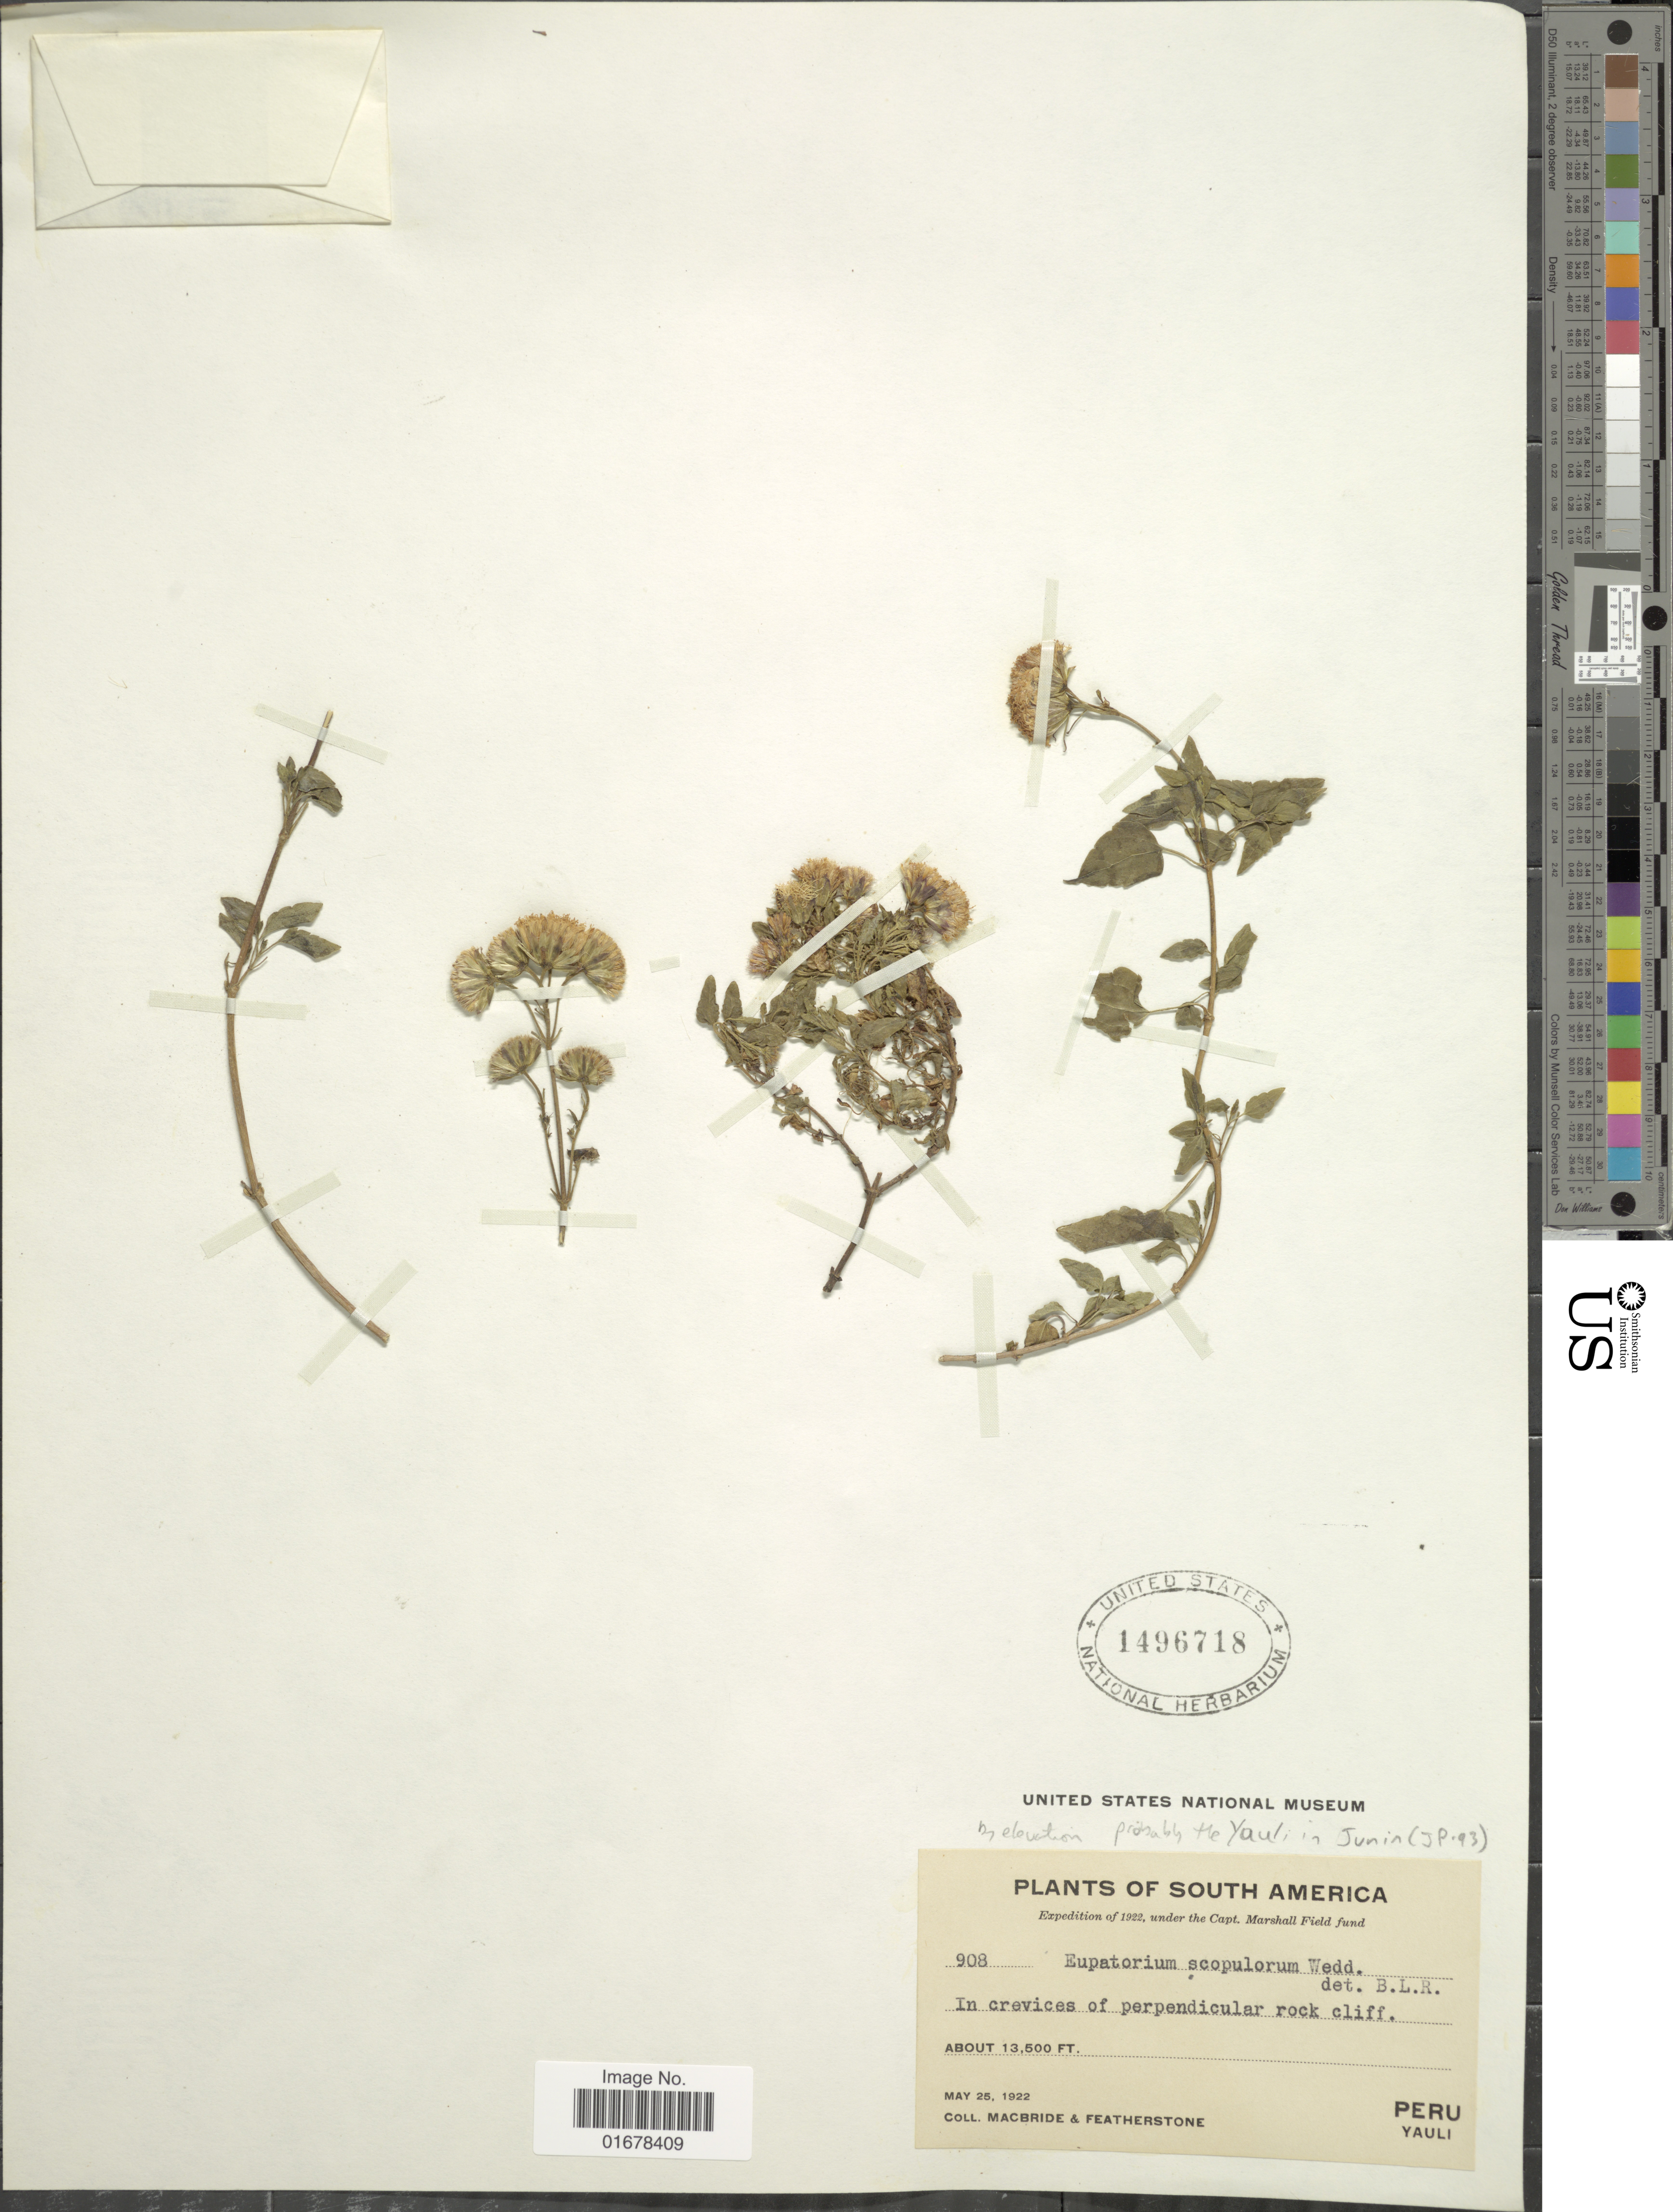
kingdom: Plantae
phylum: Tracheophyta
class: Magnoliopsida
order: Asterales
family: Asteraceae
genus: Ageratina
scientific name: Ageratina scopulorum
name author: (Wedd.) R.M. King & H. Rob.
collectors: Macbride, -- & -. Featherstone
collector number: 908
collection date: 1922-05-25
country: Peru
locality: Yauli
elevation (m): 4115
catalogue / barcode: US 1496718